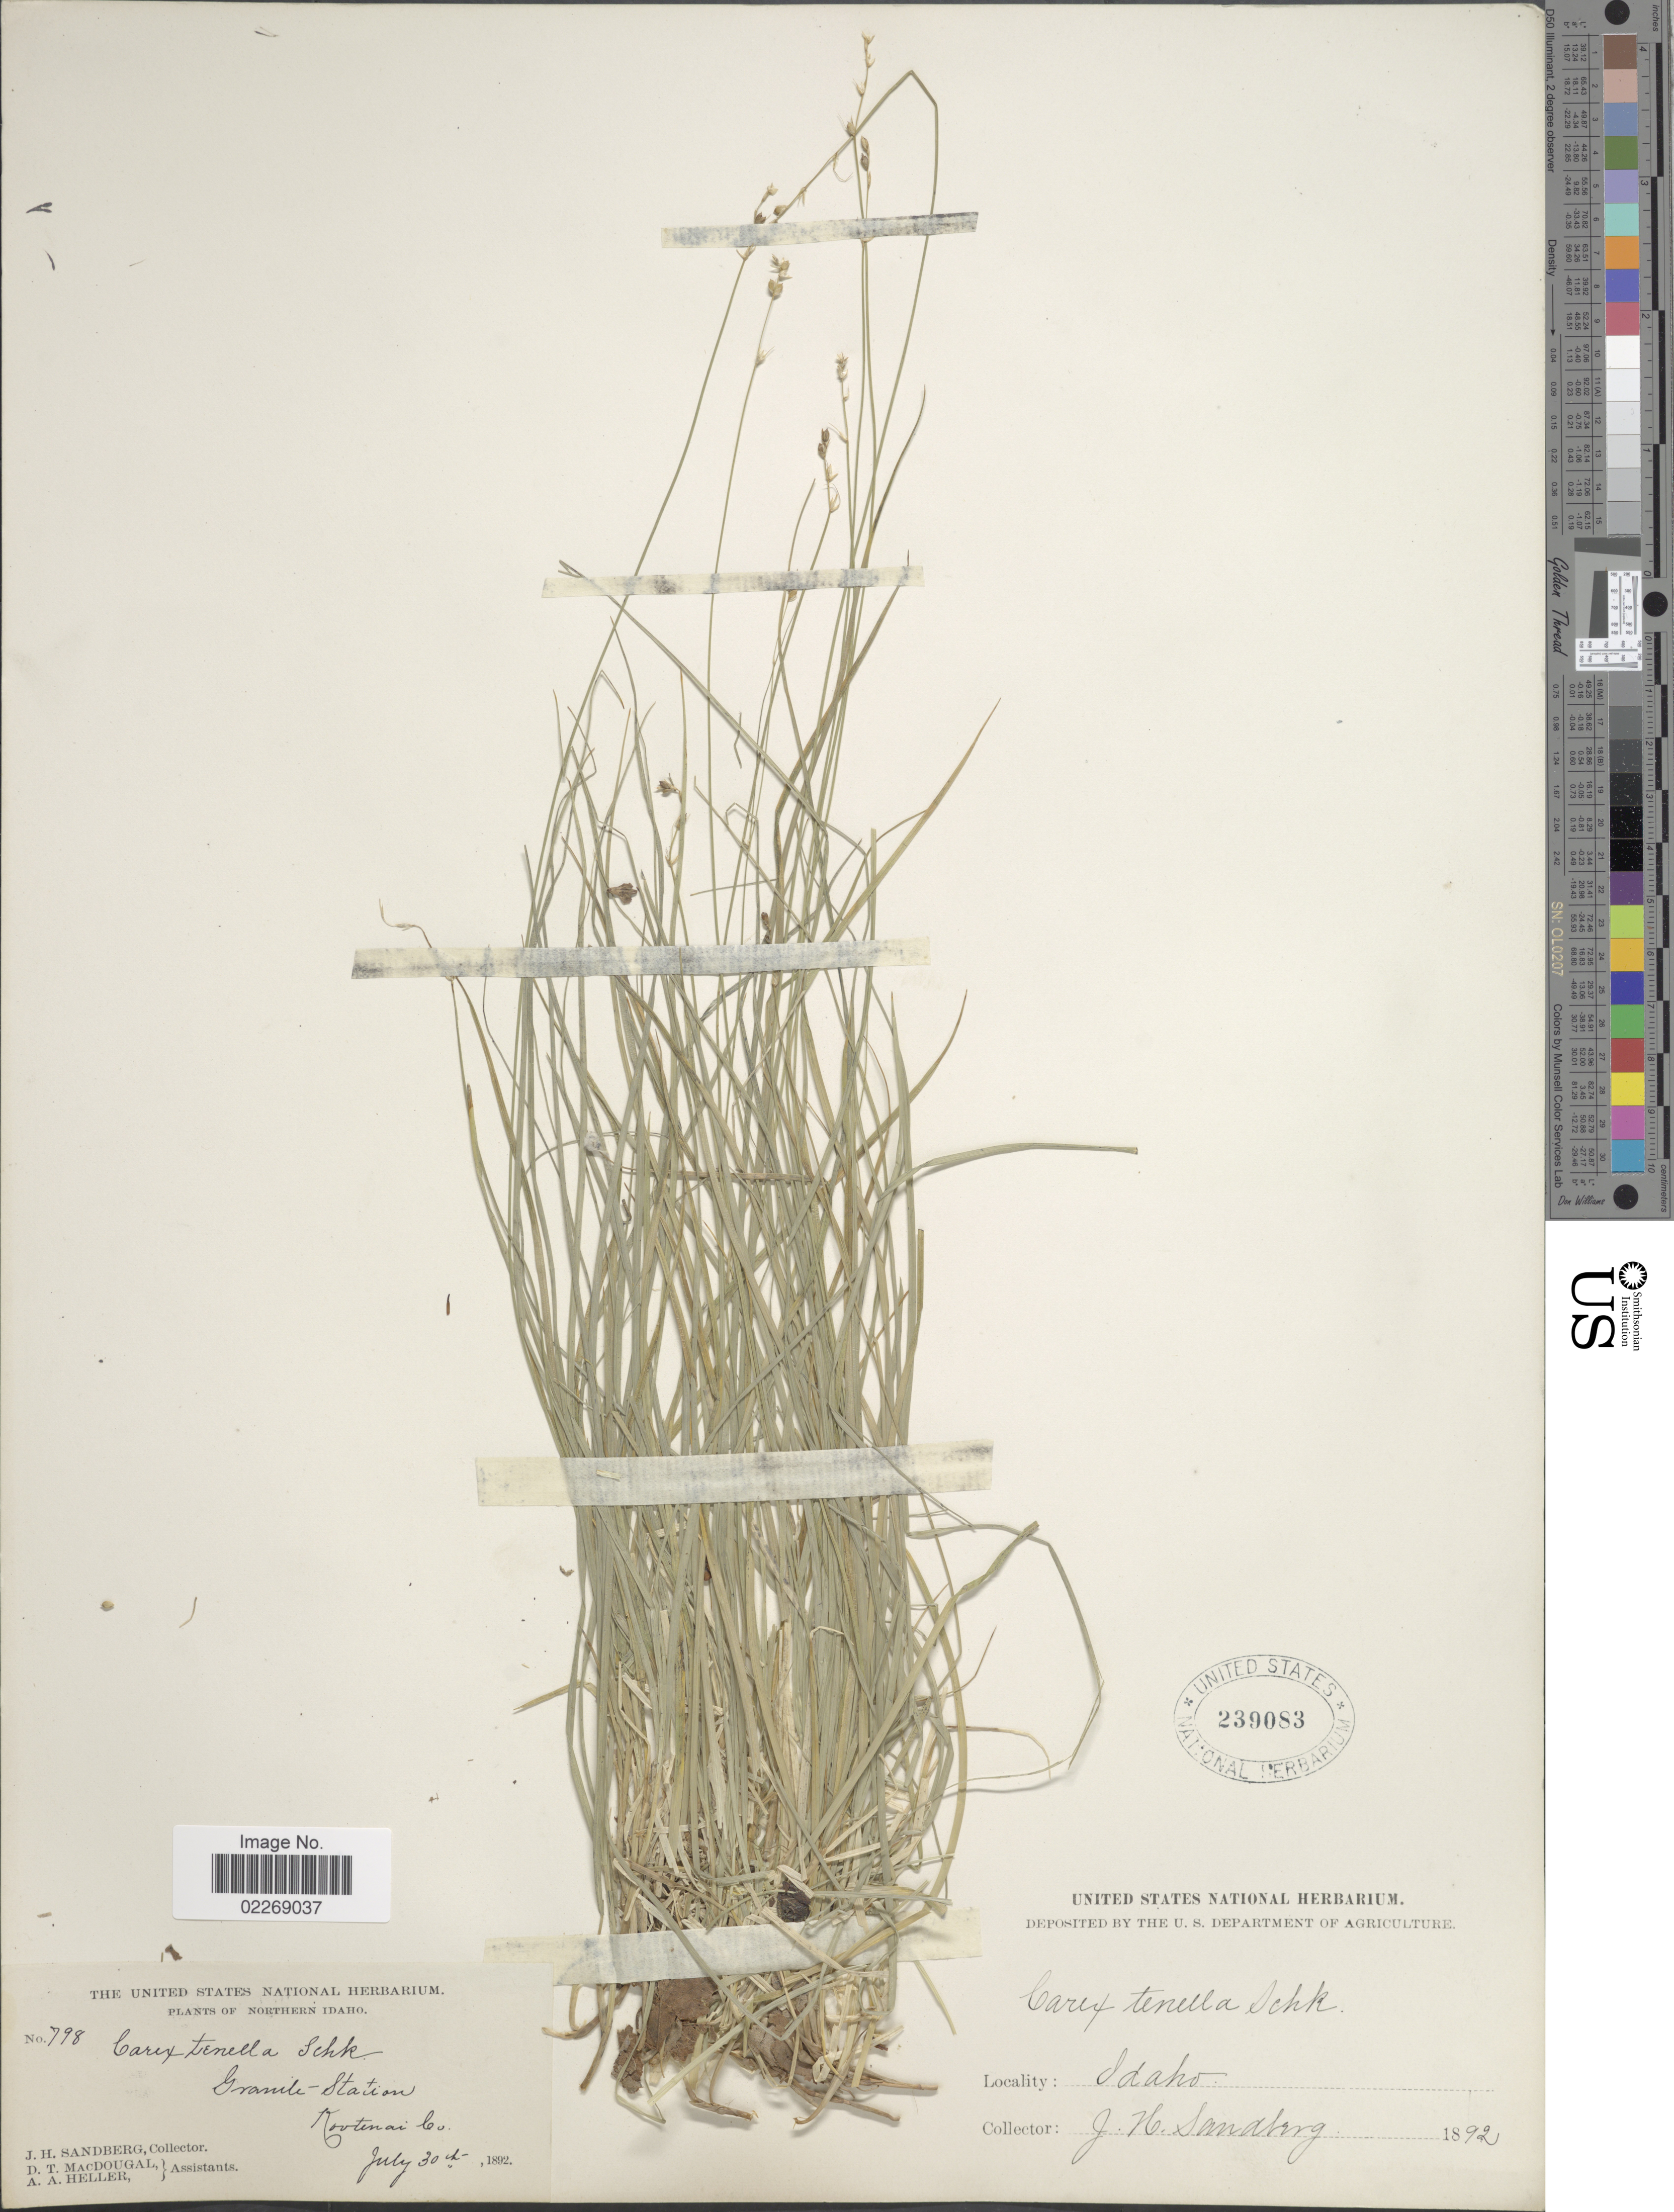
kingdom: Plantae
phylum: Tracheophyta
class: Liliopsida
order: Poales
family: Cyperaceae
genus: Carex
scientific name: Carex disperma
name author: Dewey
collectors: J. H. Sandberg, D. T. MacDougal & A. A. Heller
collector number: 798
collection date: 1892-07-30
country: United States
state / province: Idaho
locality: Northern Idaho, Granite-Station, Kootenai Co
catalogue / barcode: US 239083